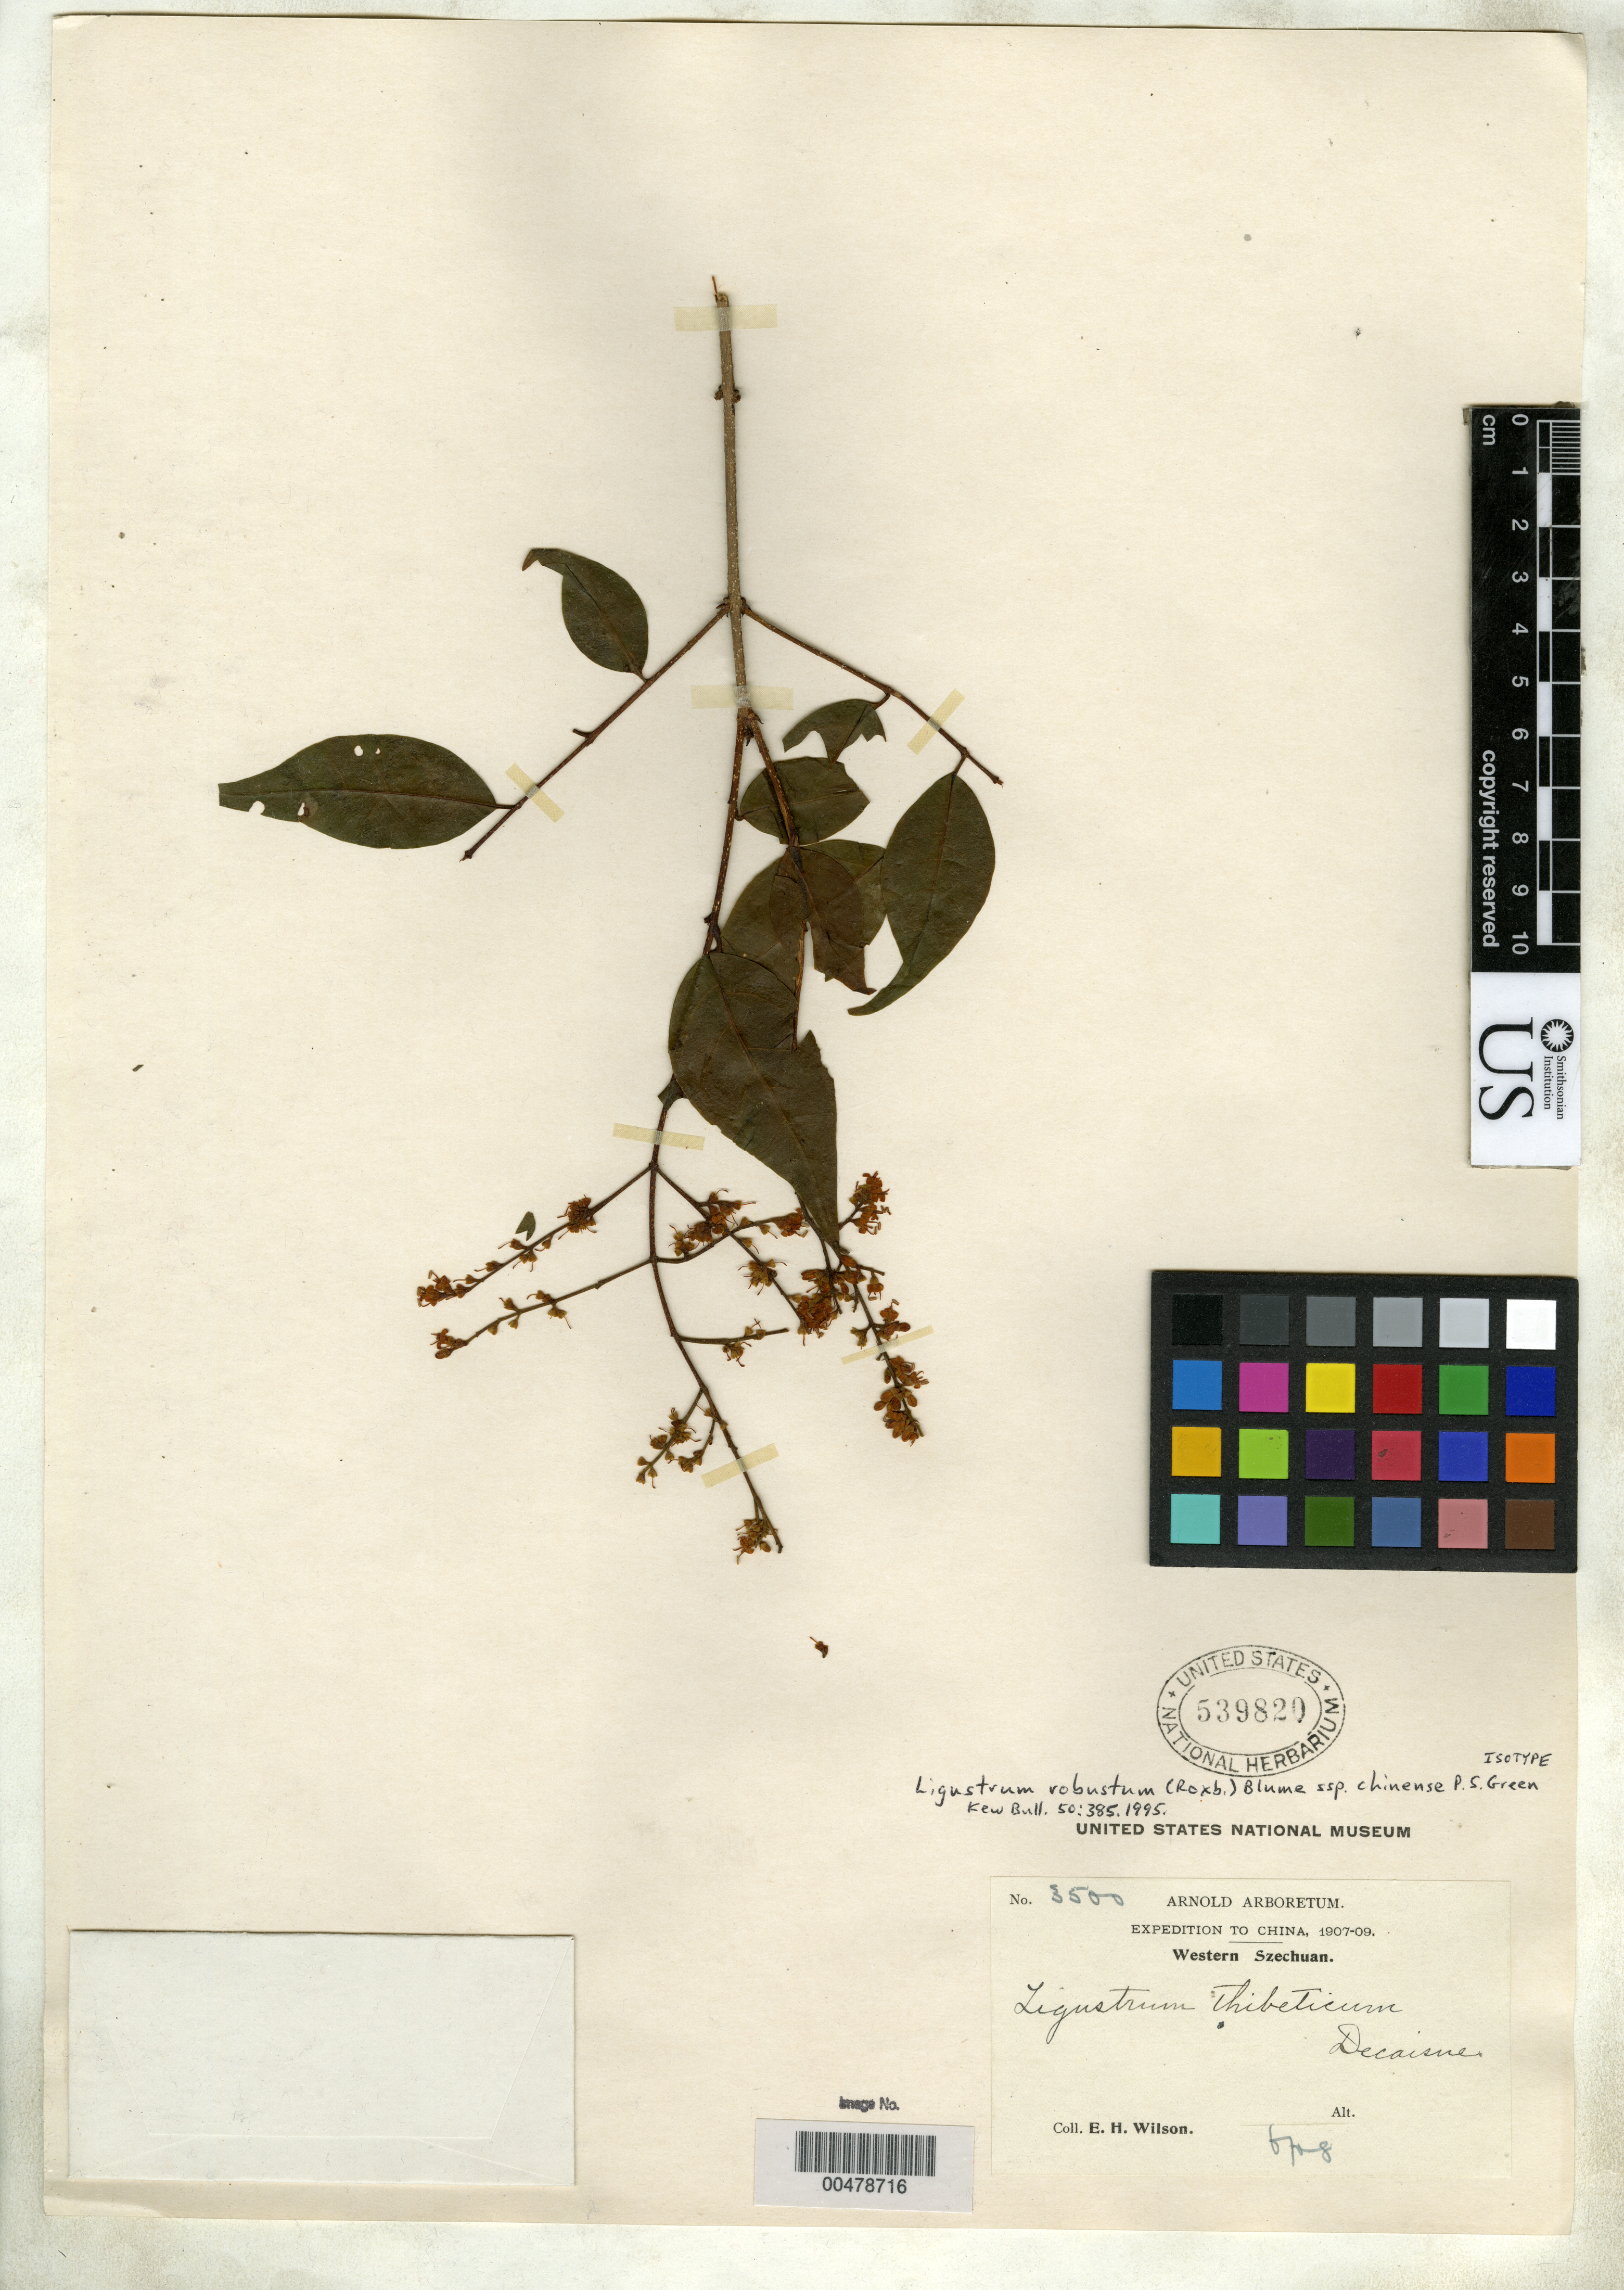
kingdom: Plantae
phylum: Tracheophyta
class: Magnoliopsida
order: Lamiales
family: Oleaceae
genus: Ligustrum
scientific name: Ligustrum robustum subsp. chinense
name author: P.S. Green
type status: Isotype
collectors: E. H. Wilson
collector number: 3500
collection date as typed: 1907 to -- --- 1909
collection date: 1907/1909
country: China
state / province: Sichuan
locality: Western Szechwan.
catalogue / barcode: US 539820